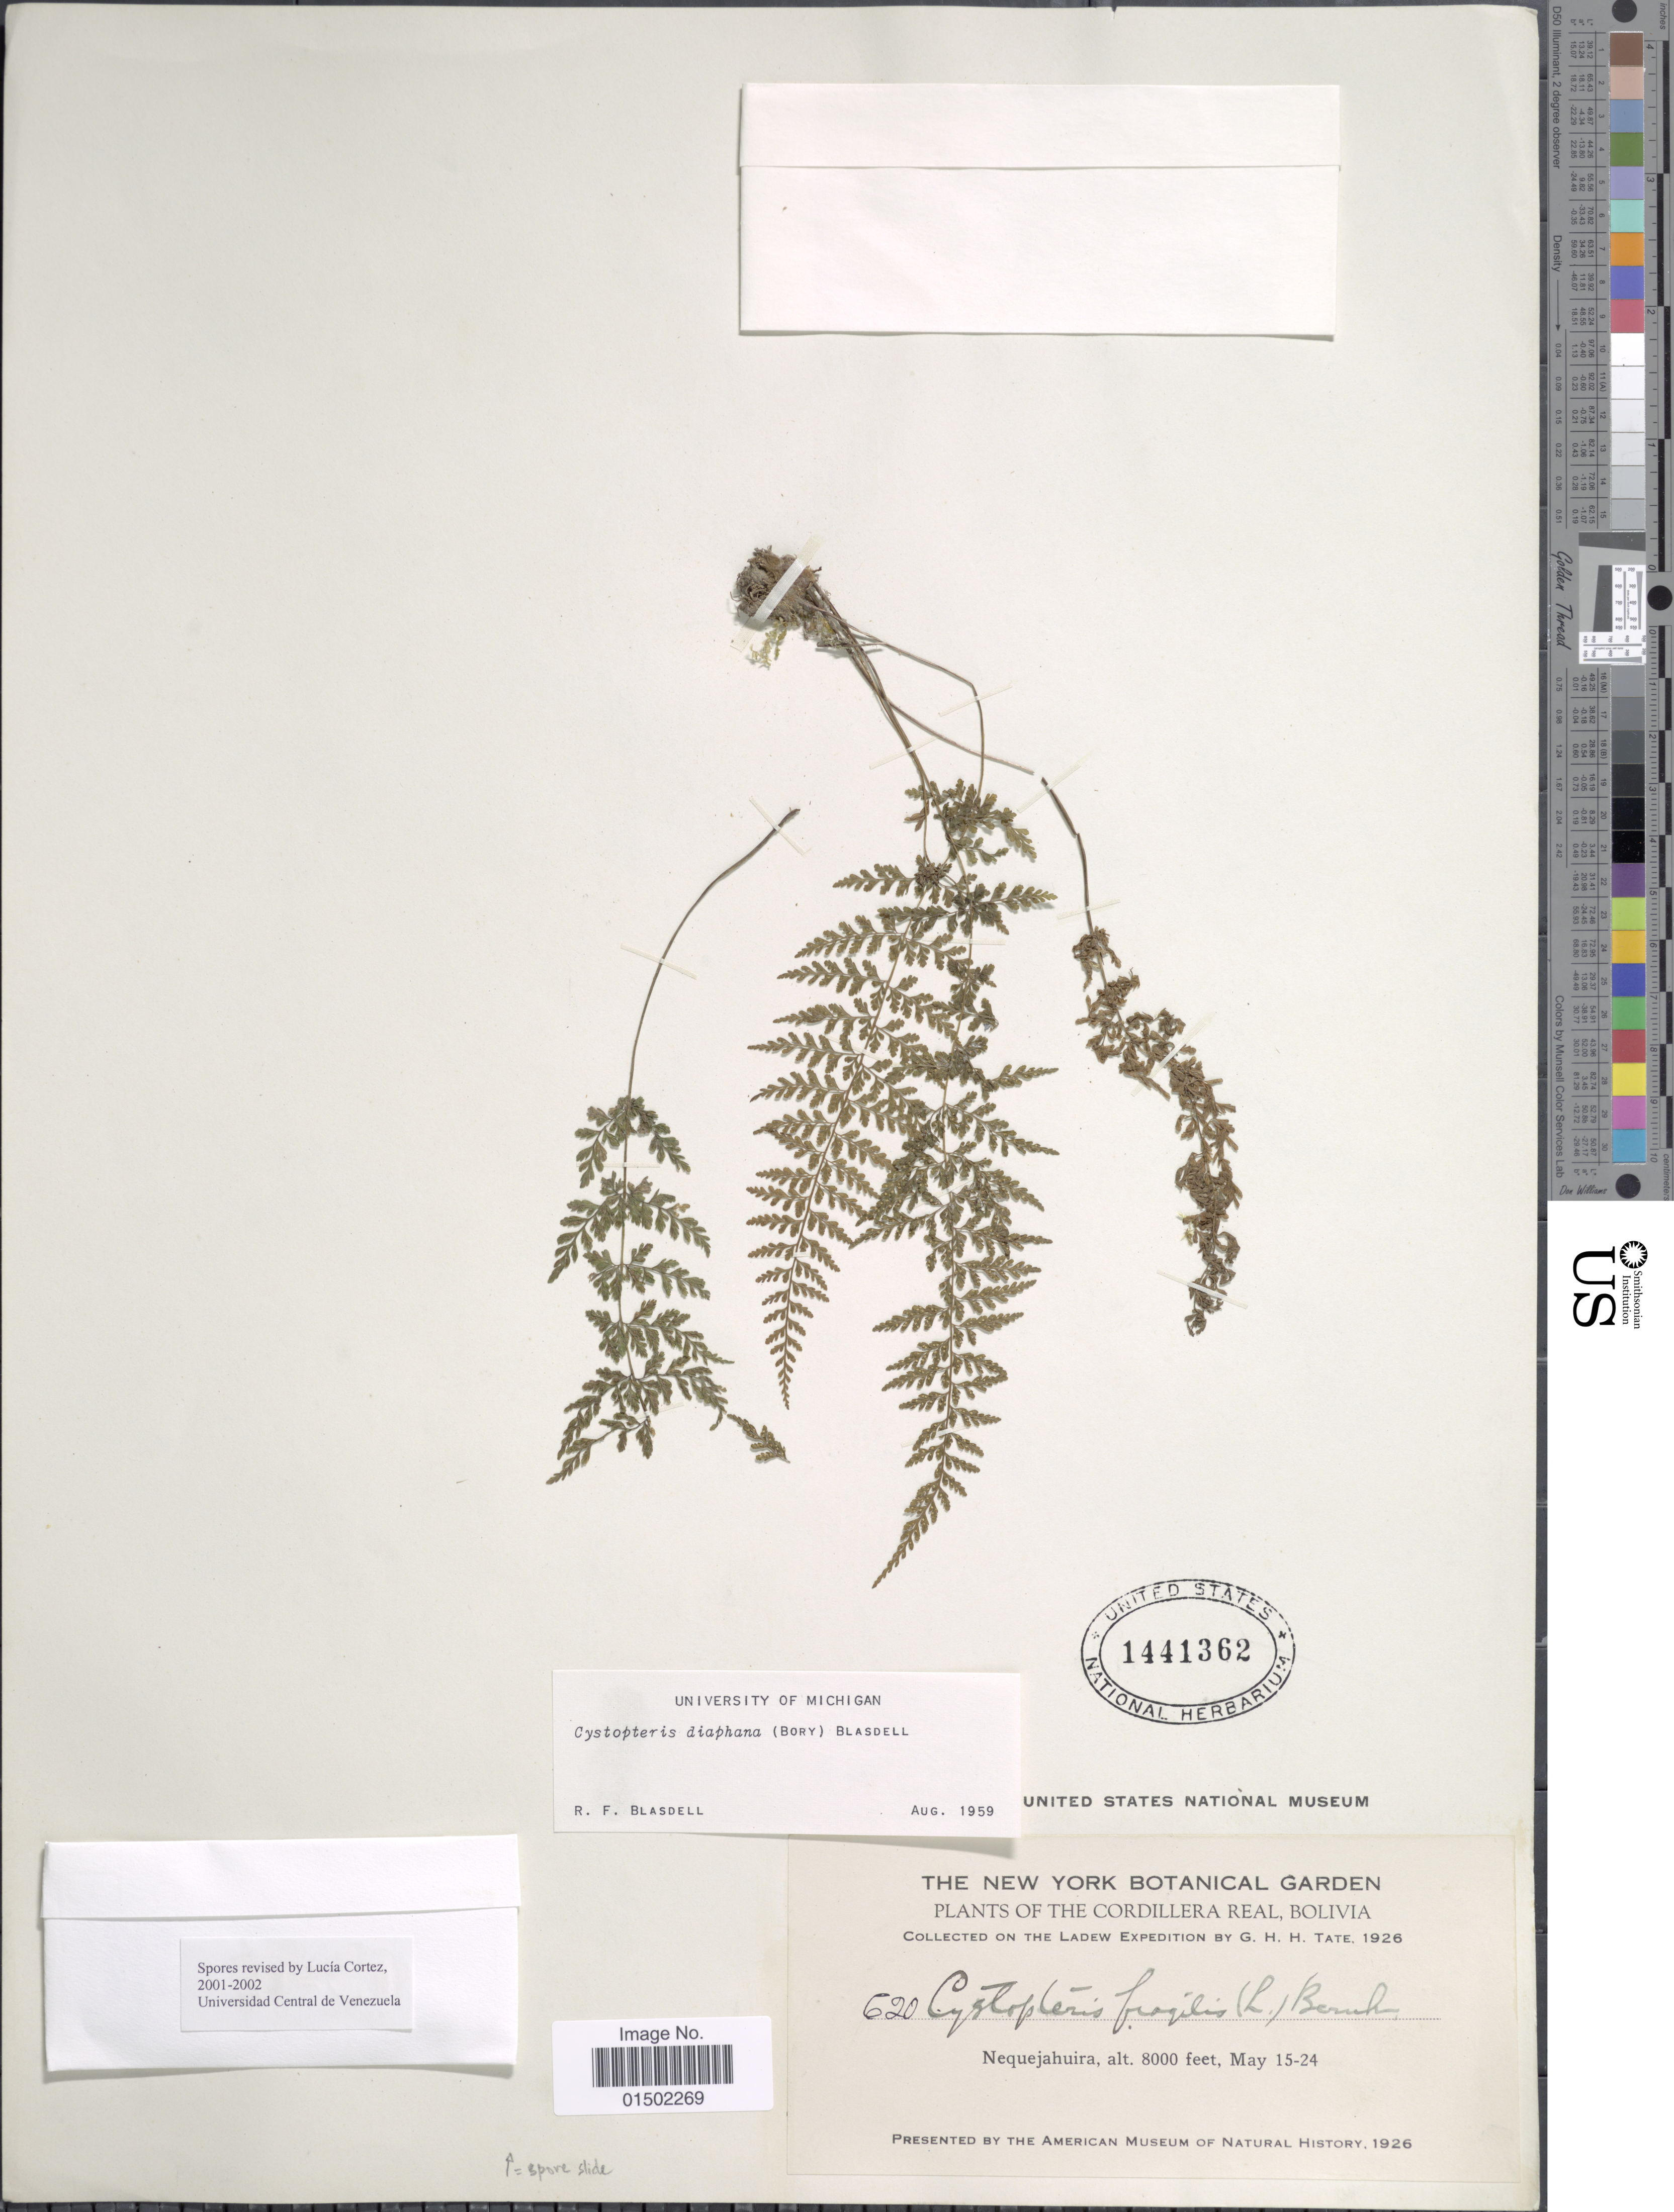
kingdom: Plantae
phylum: Tracheophyta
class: Polypodiopsida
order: Polypodiales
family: Cystopteridaceae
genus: Cystopteris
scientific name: Cystopteris diaphana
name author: (Bory) Blasdell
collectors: G. H. H.Tate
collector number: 620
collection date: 1926-05-15/1926-05-24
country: Bolivia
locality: Cordillera Real. Nequejahuira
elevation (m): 2438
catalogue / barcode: US 1441362